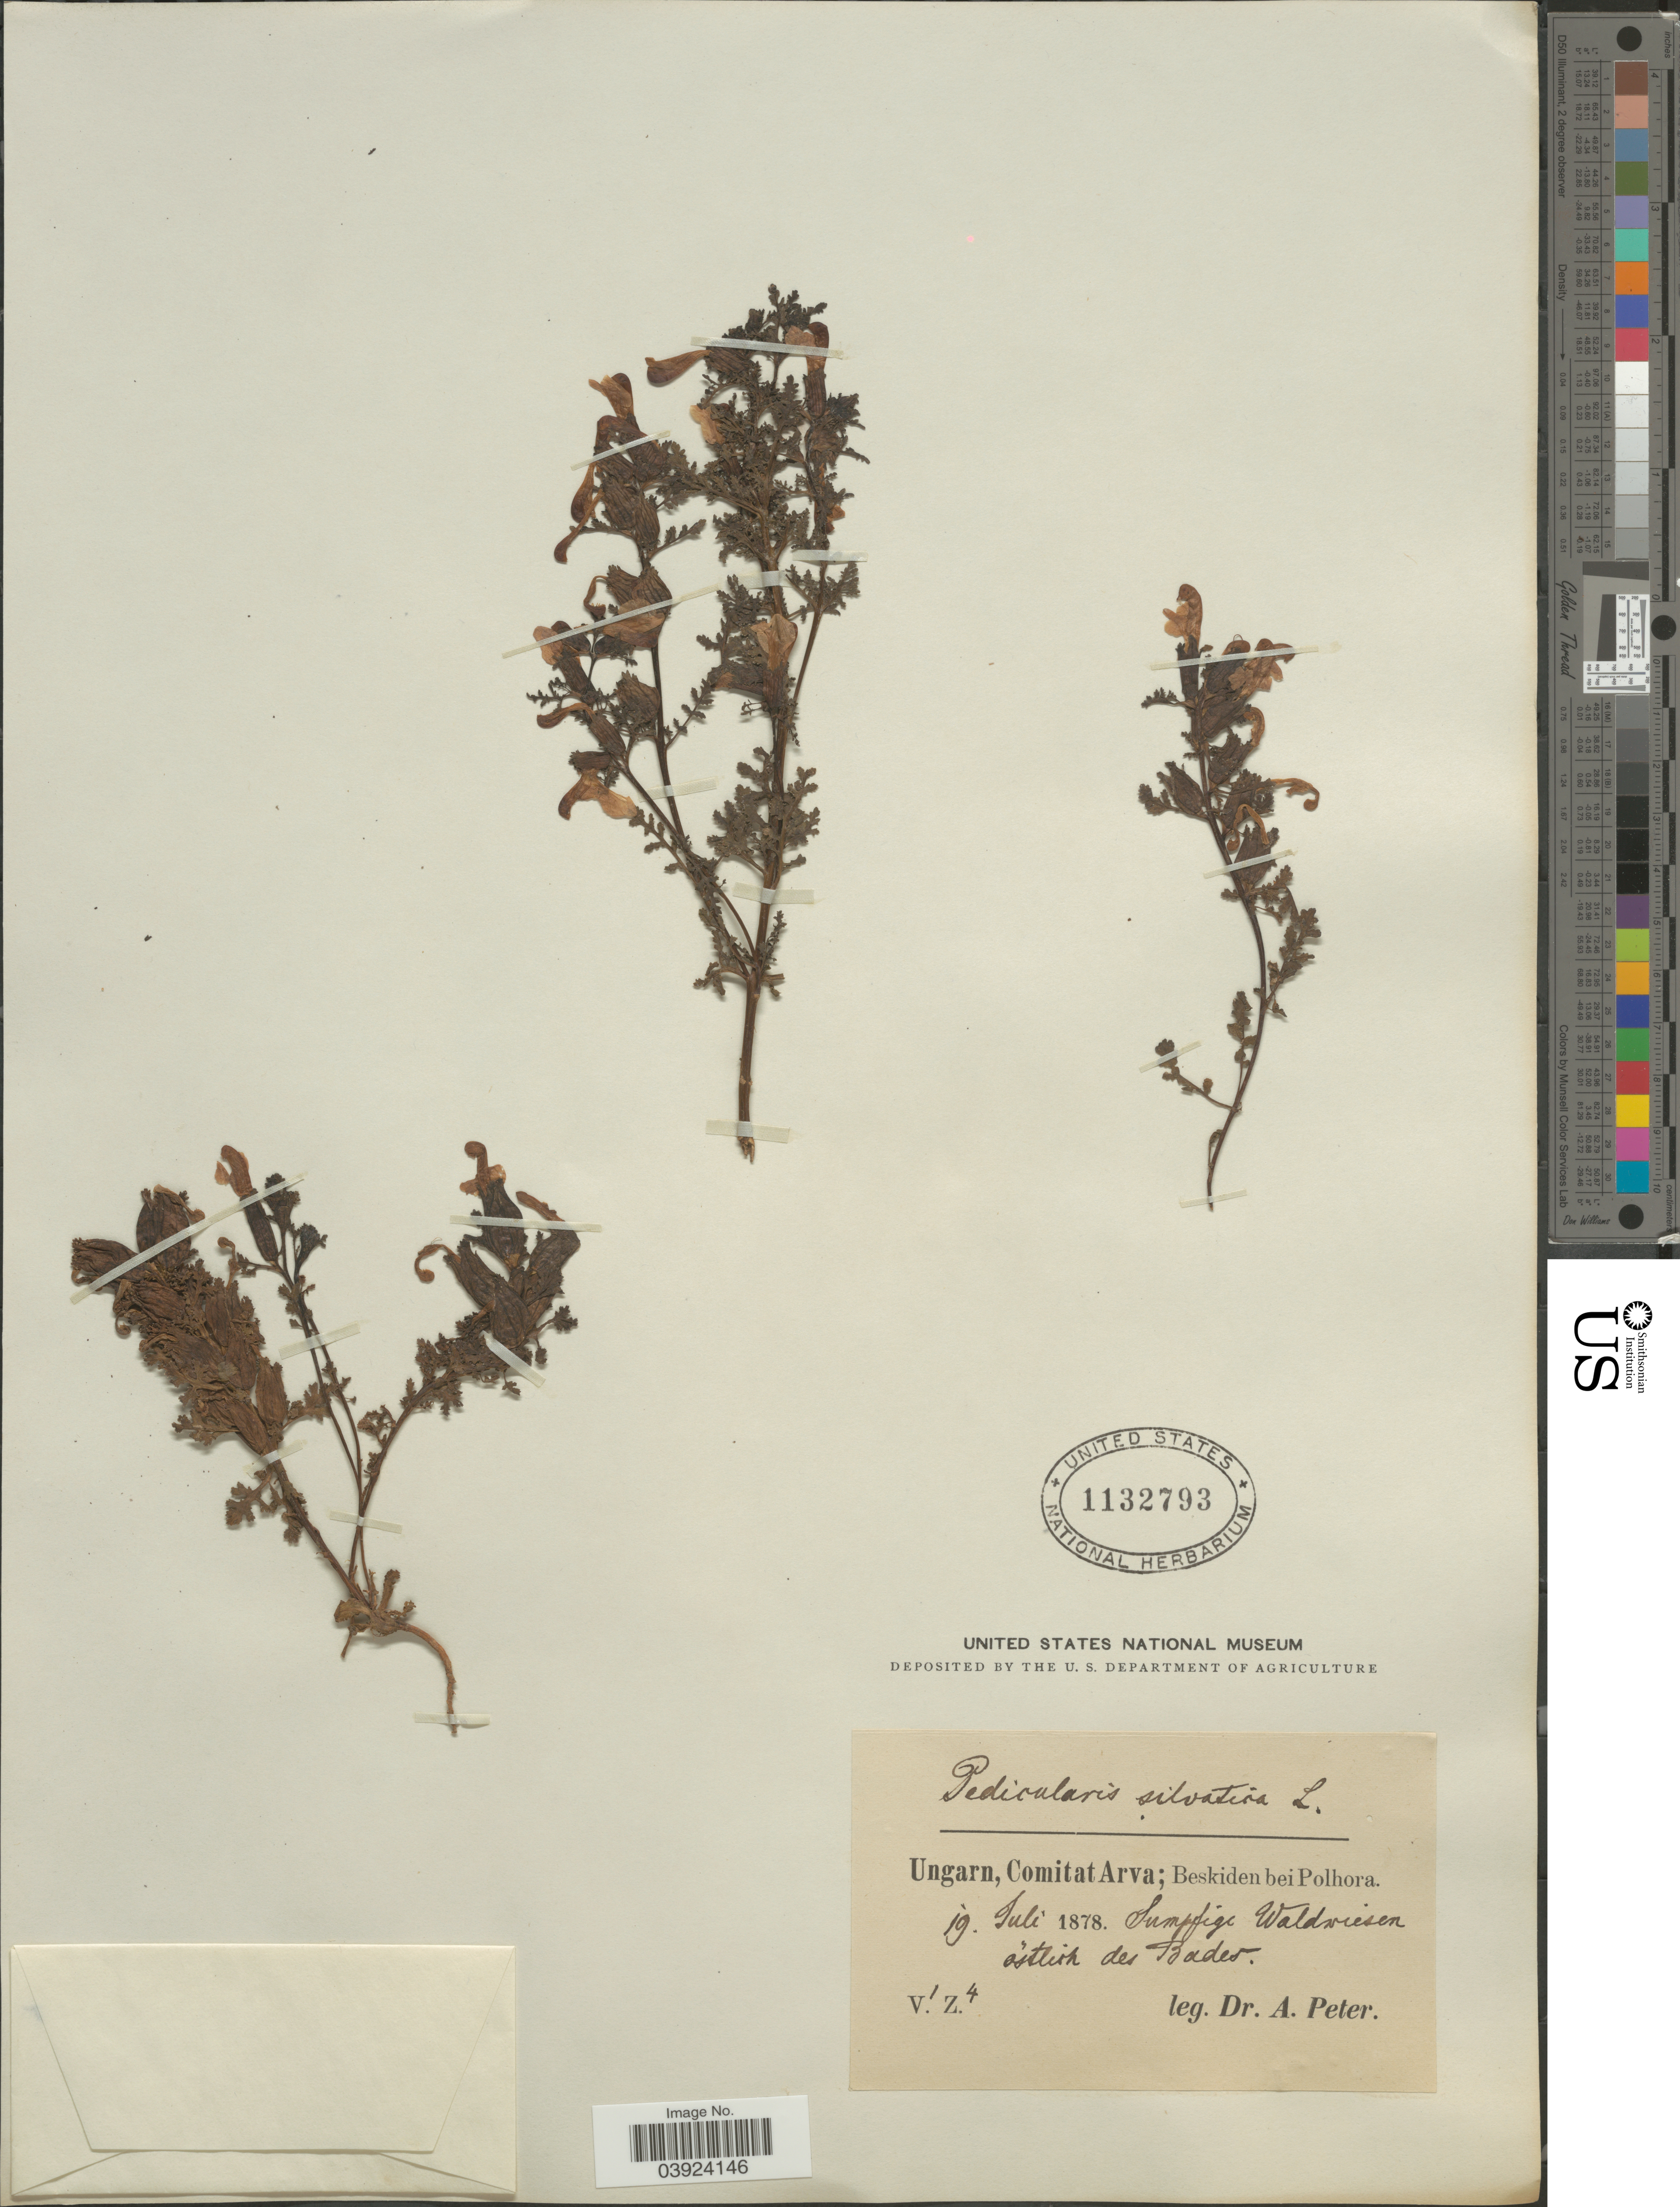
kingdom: Plantae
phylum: Tracheophyta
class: Magnoliopsida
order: Lamiales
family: Orobanchaceae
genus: Pedicularis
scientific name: Pedicularis sylvatica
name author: L.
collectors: A. Peter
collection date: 1878-07-19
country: Hungary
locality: Ungarn, Comitat Arva; Beskiden bei Polhora. Sumpfige Walswiesen ostlich des Bades.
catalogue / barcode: US 1132793